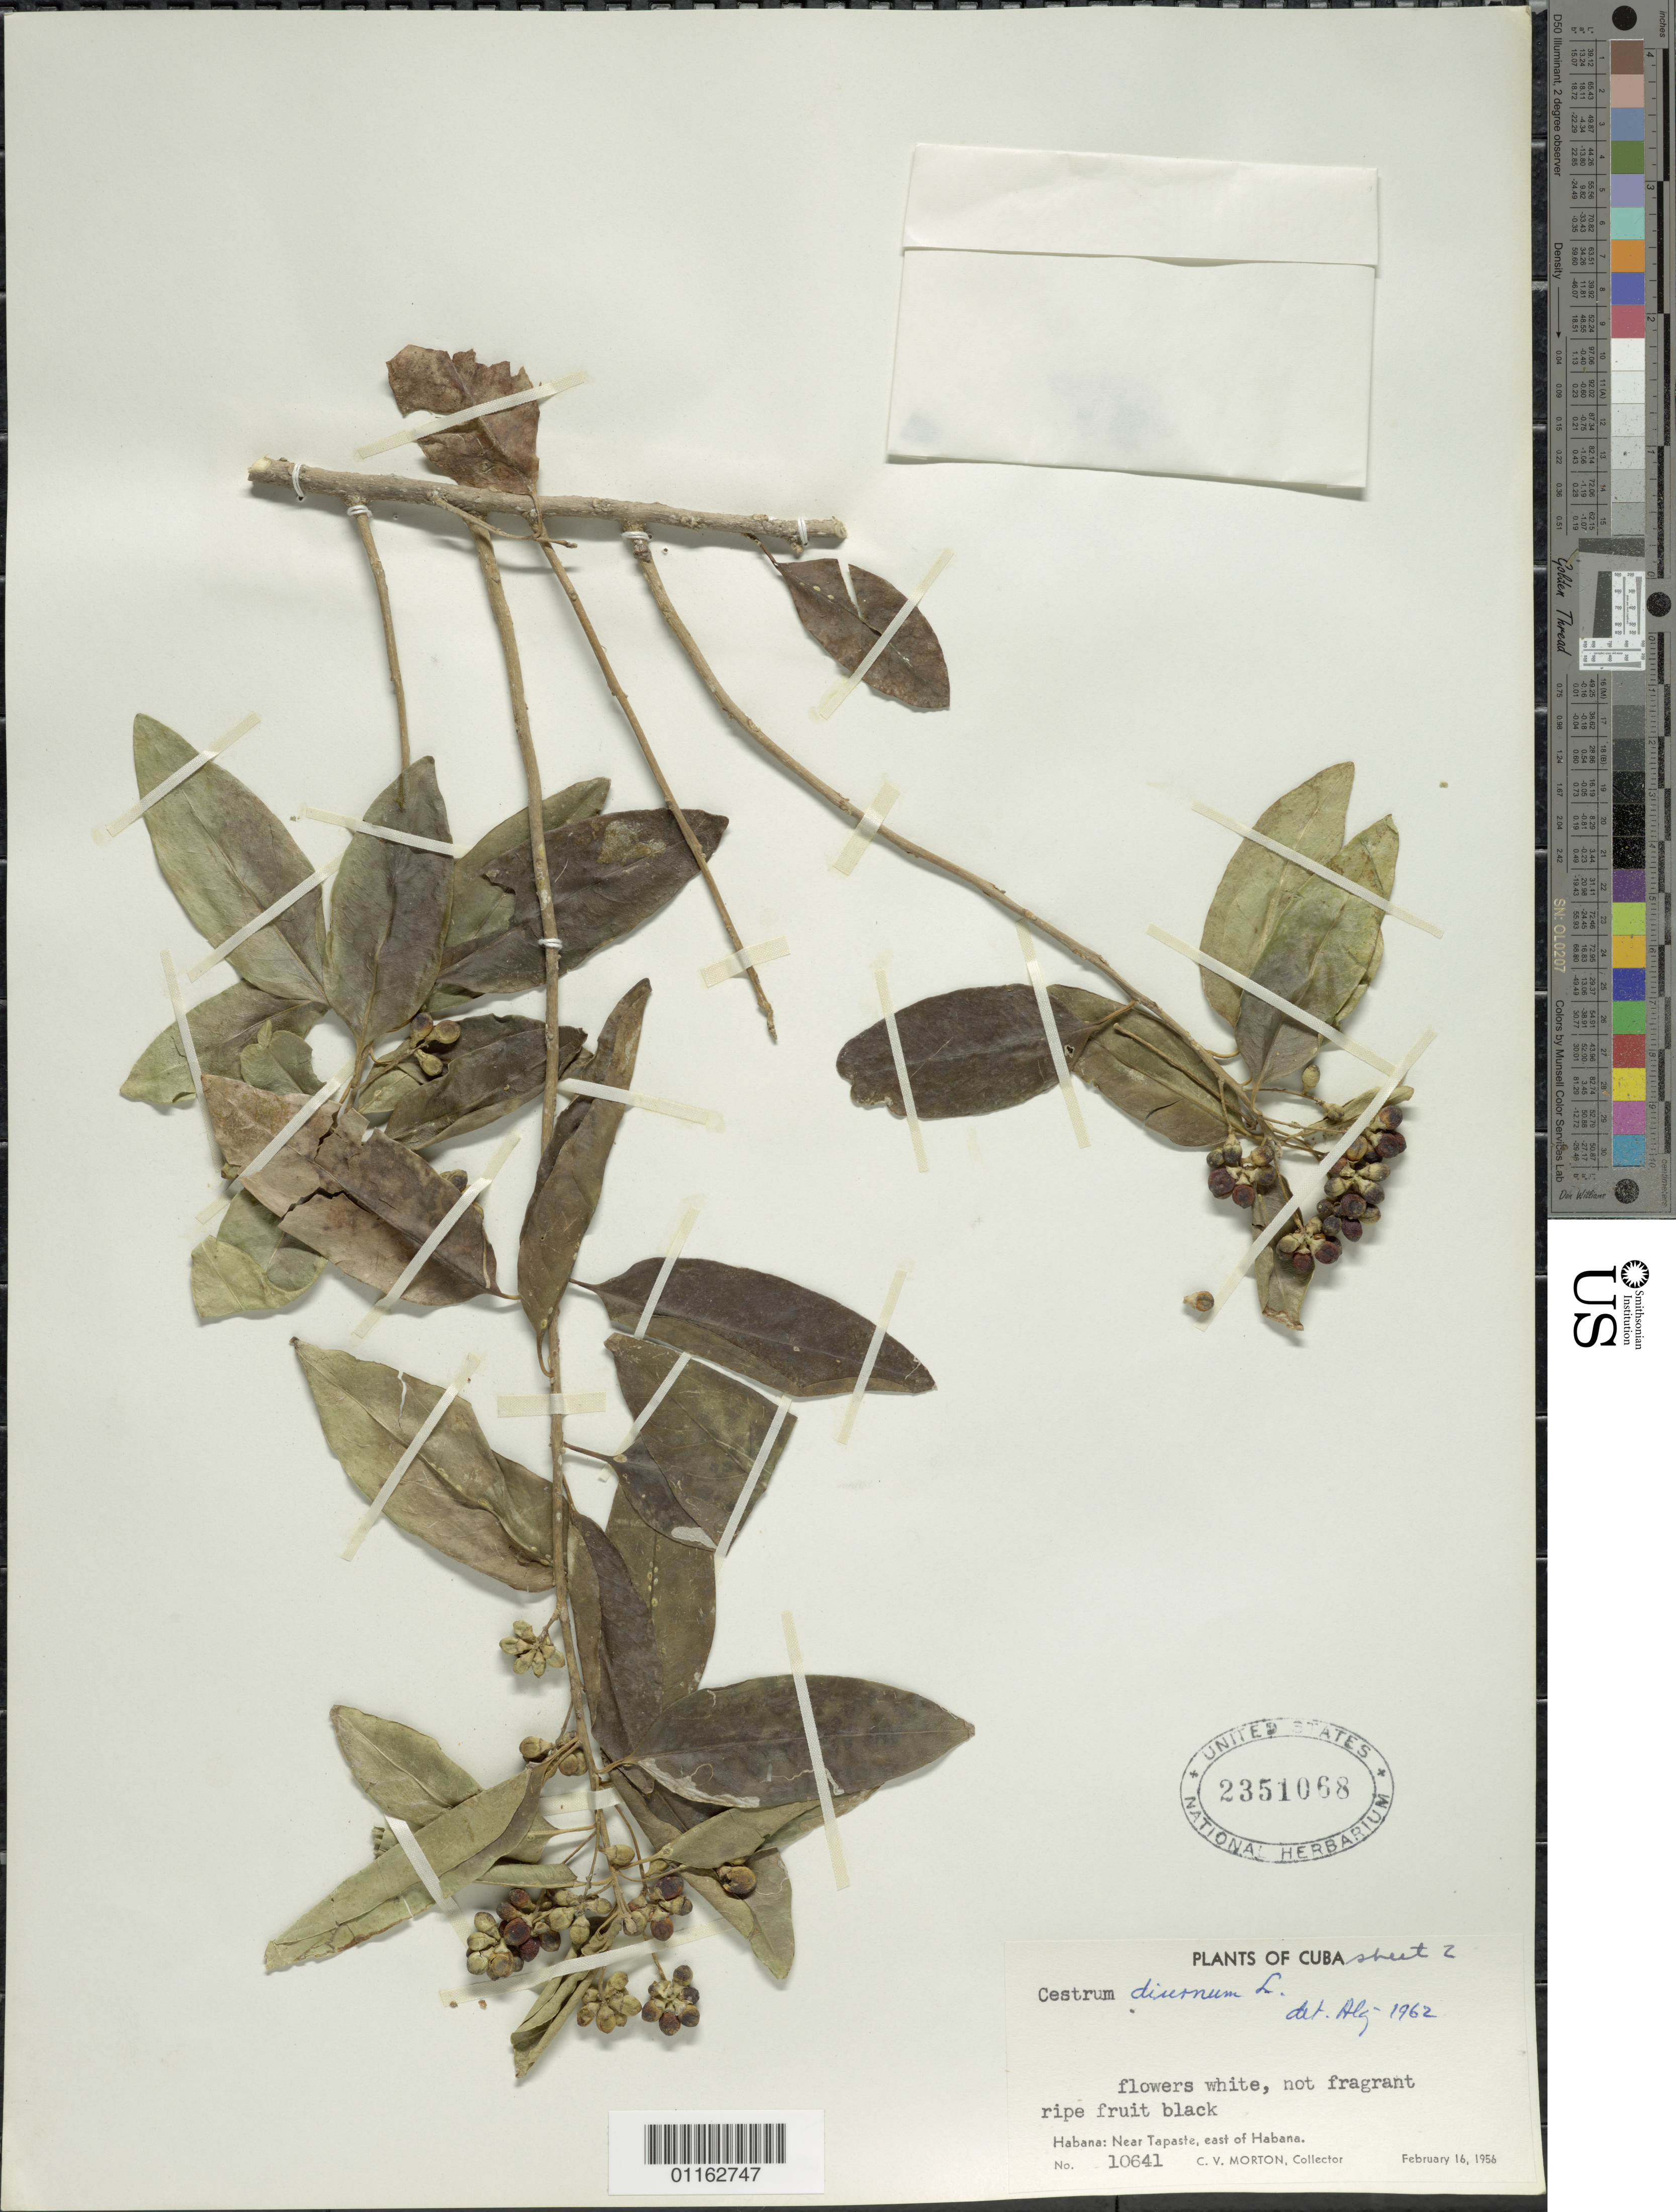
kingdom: Plantae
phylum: Tracheophyta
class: Magnoliopsida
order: Solanales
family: Solanaceae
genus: Cestrum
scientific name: Cestrum diurnum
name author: L.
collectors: C. V. Morton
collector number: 10641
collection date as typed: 16 Feb 1956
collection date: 1956-02-16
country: Cuba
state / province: La Habana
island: Cuba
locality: Near Tapaste, E of Habana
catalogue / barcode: US 2351068